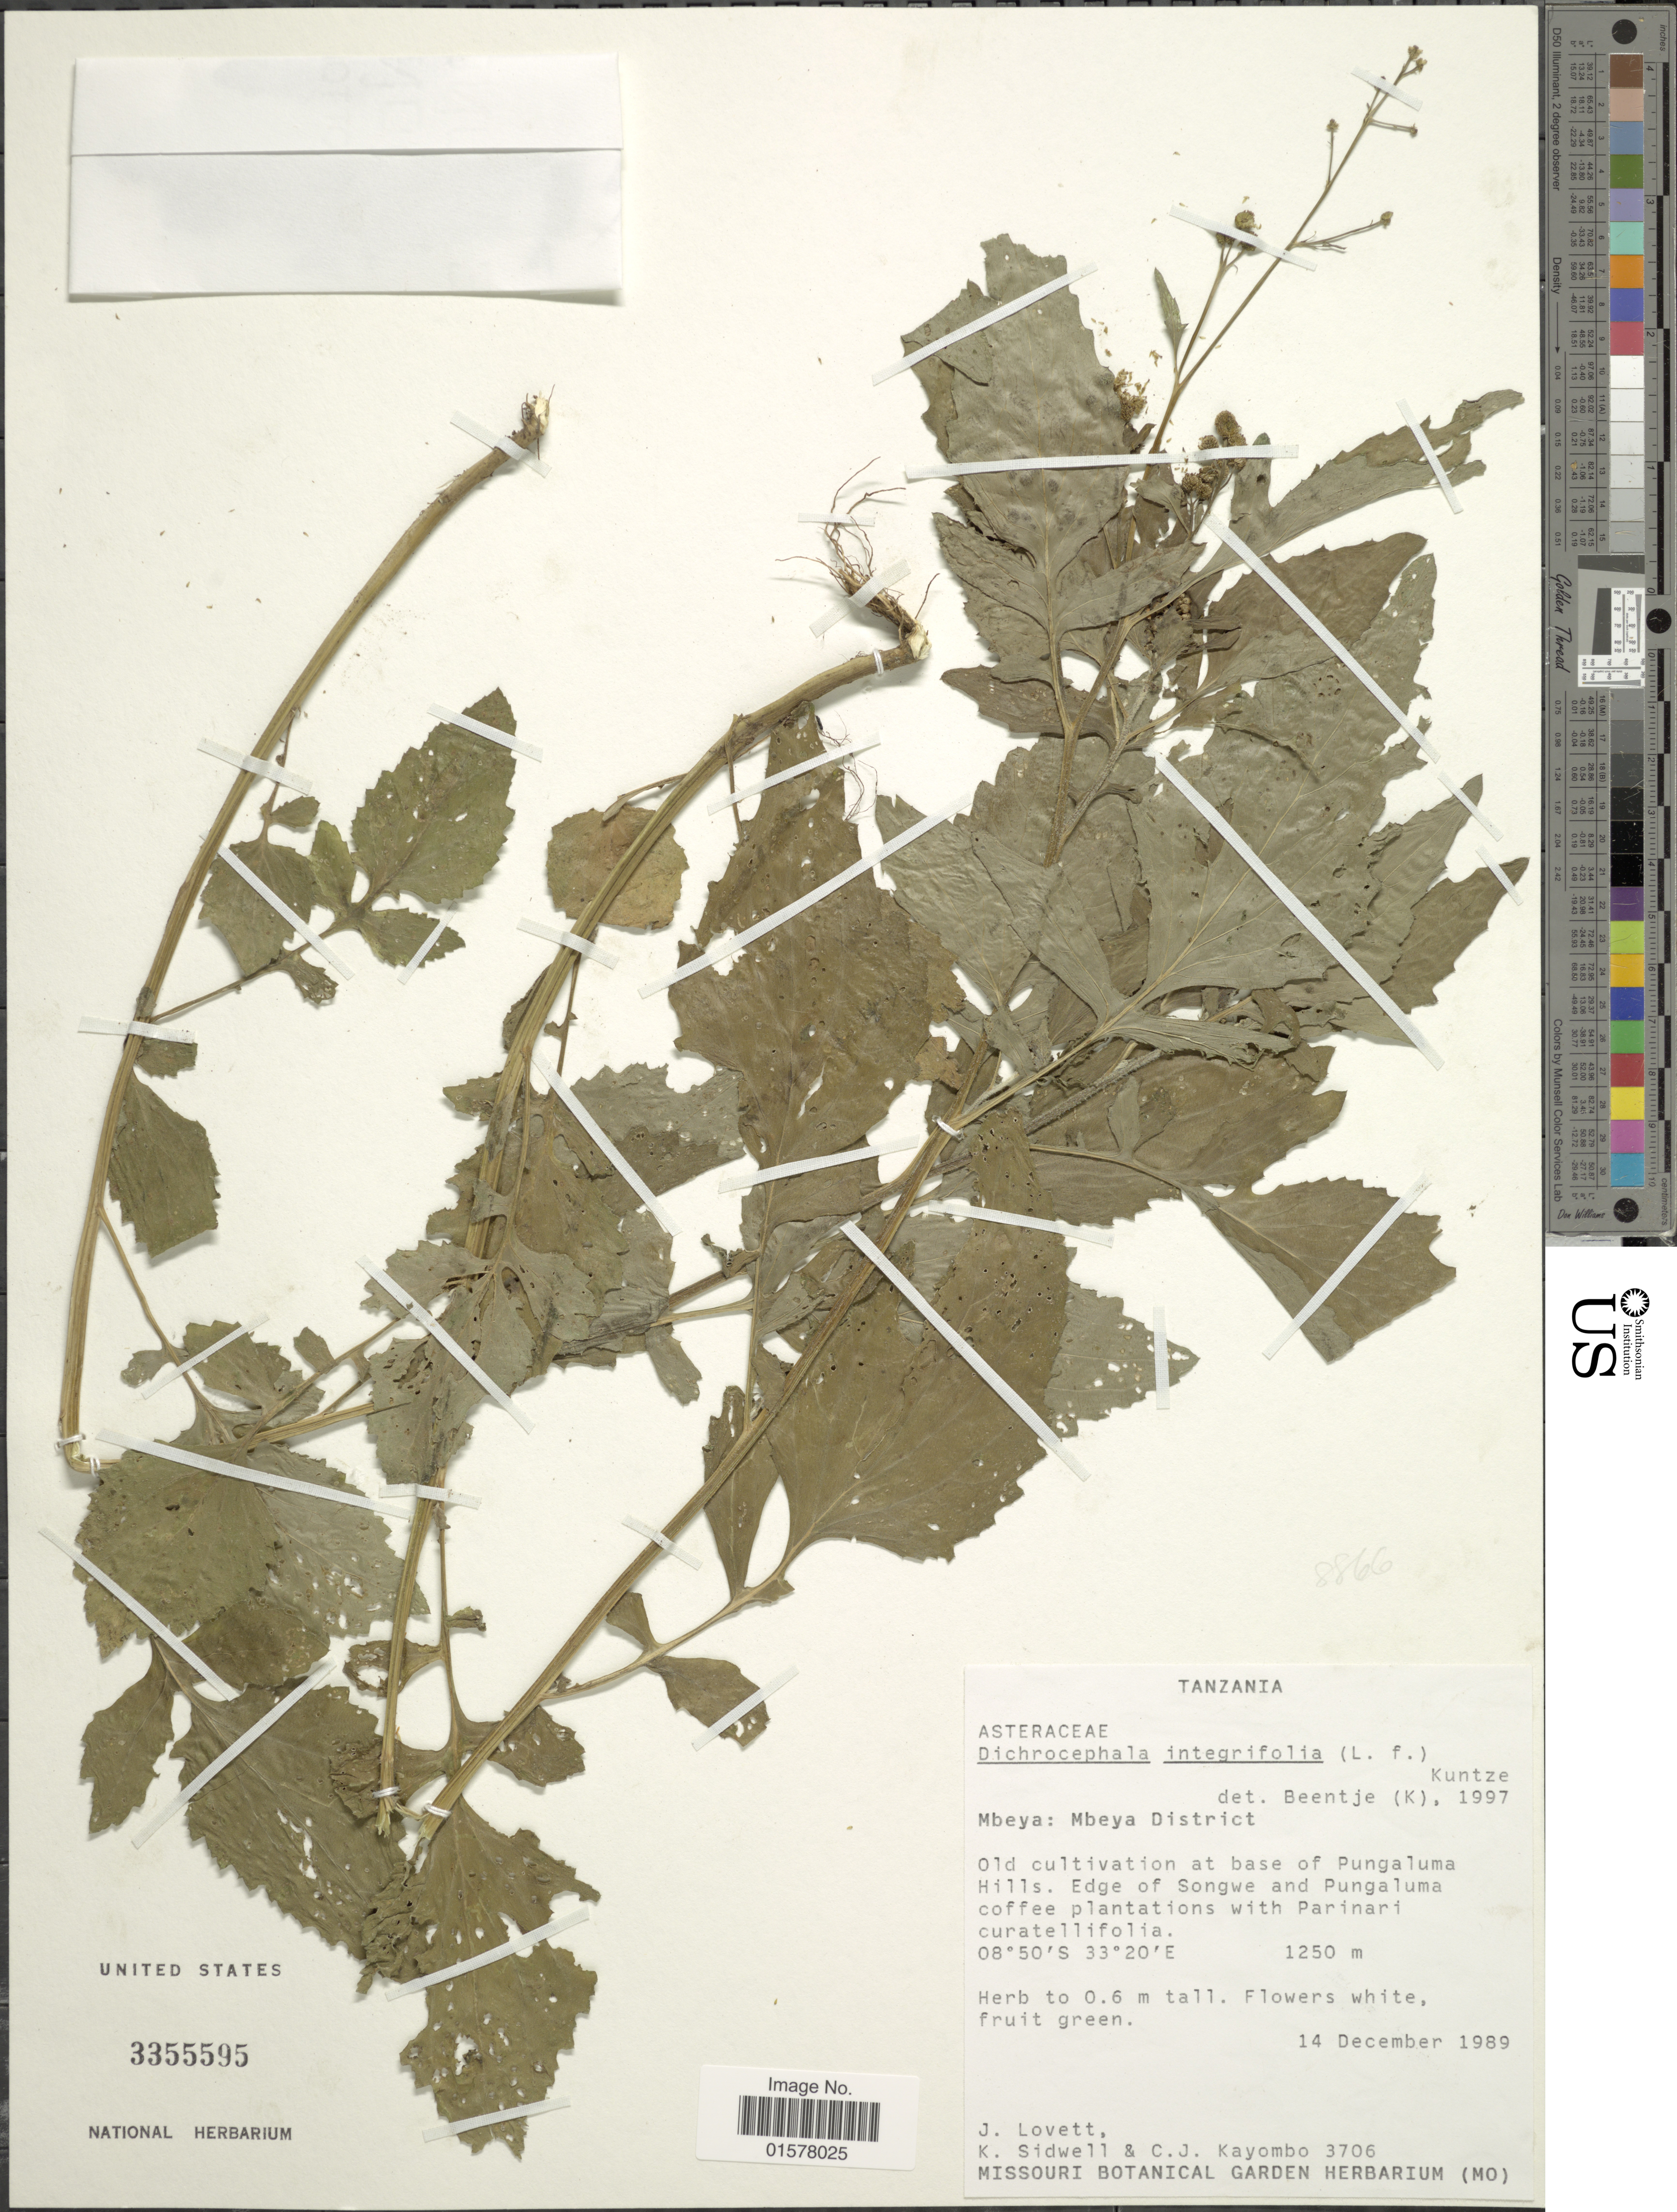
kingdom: Plantae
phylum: Tracheophyta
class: Magnoliopsida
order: Asterales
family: Asteraceae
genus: Dichrocephala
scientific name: Dichrocephala integrifolia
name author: (L. f.) Kuntze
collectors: J. Lovett, K. Sidwell & C. Kayombo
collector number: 3706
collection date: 1989-12-14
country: Tanzania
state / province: Mbeya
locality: Mbeya: Mbeya District, Old cultivation at base of Pungaluma Hills, Edge of Songwe and Pungaluma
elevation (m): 1250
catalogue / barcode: US 3355595